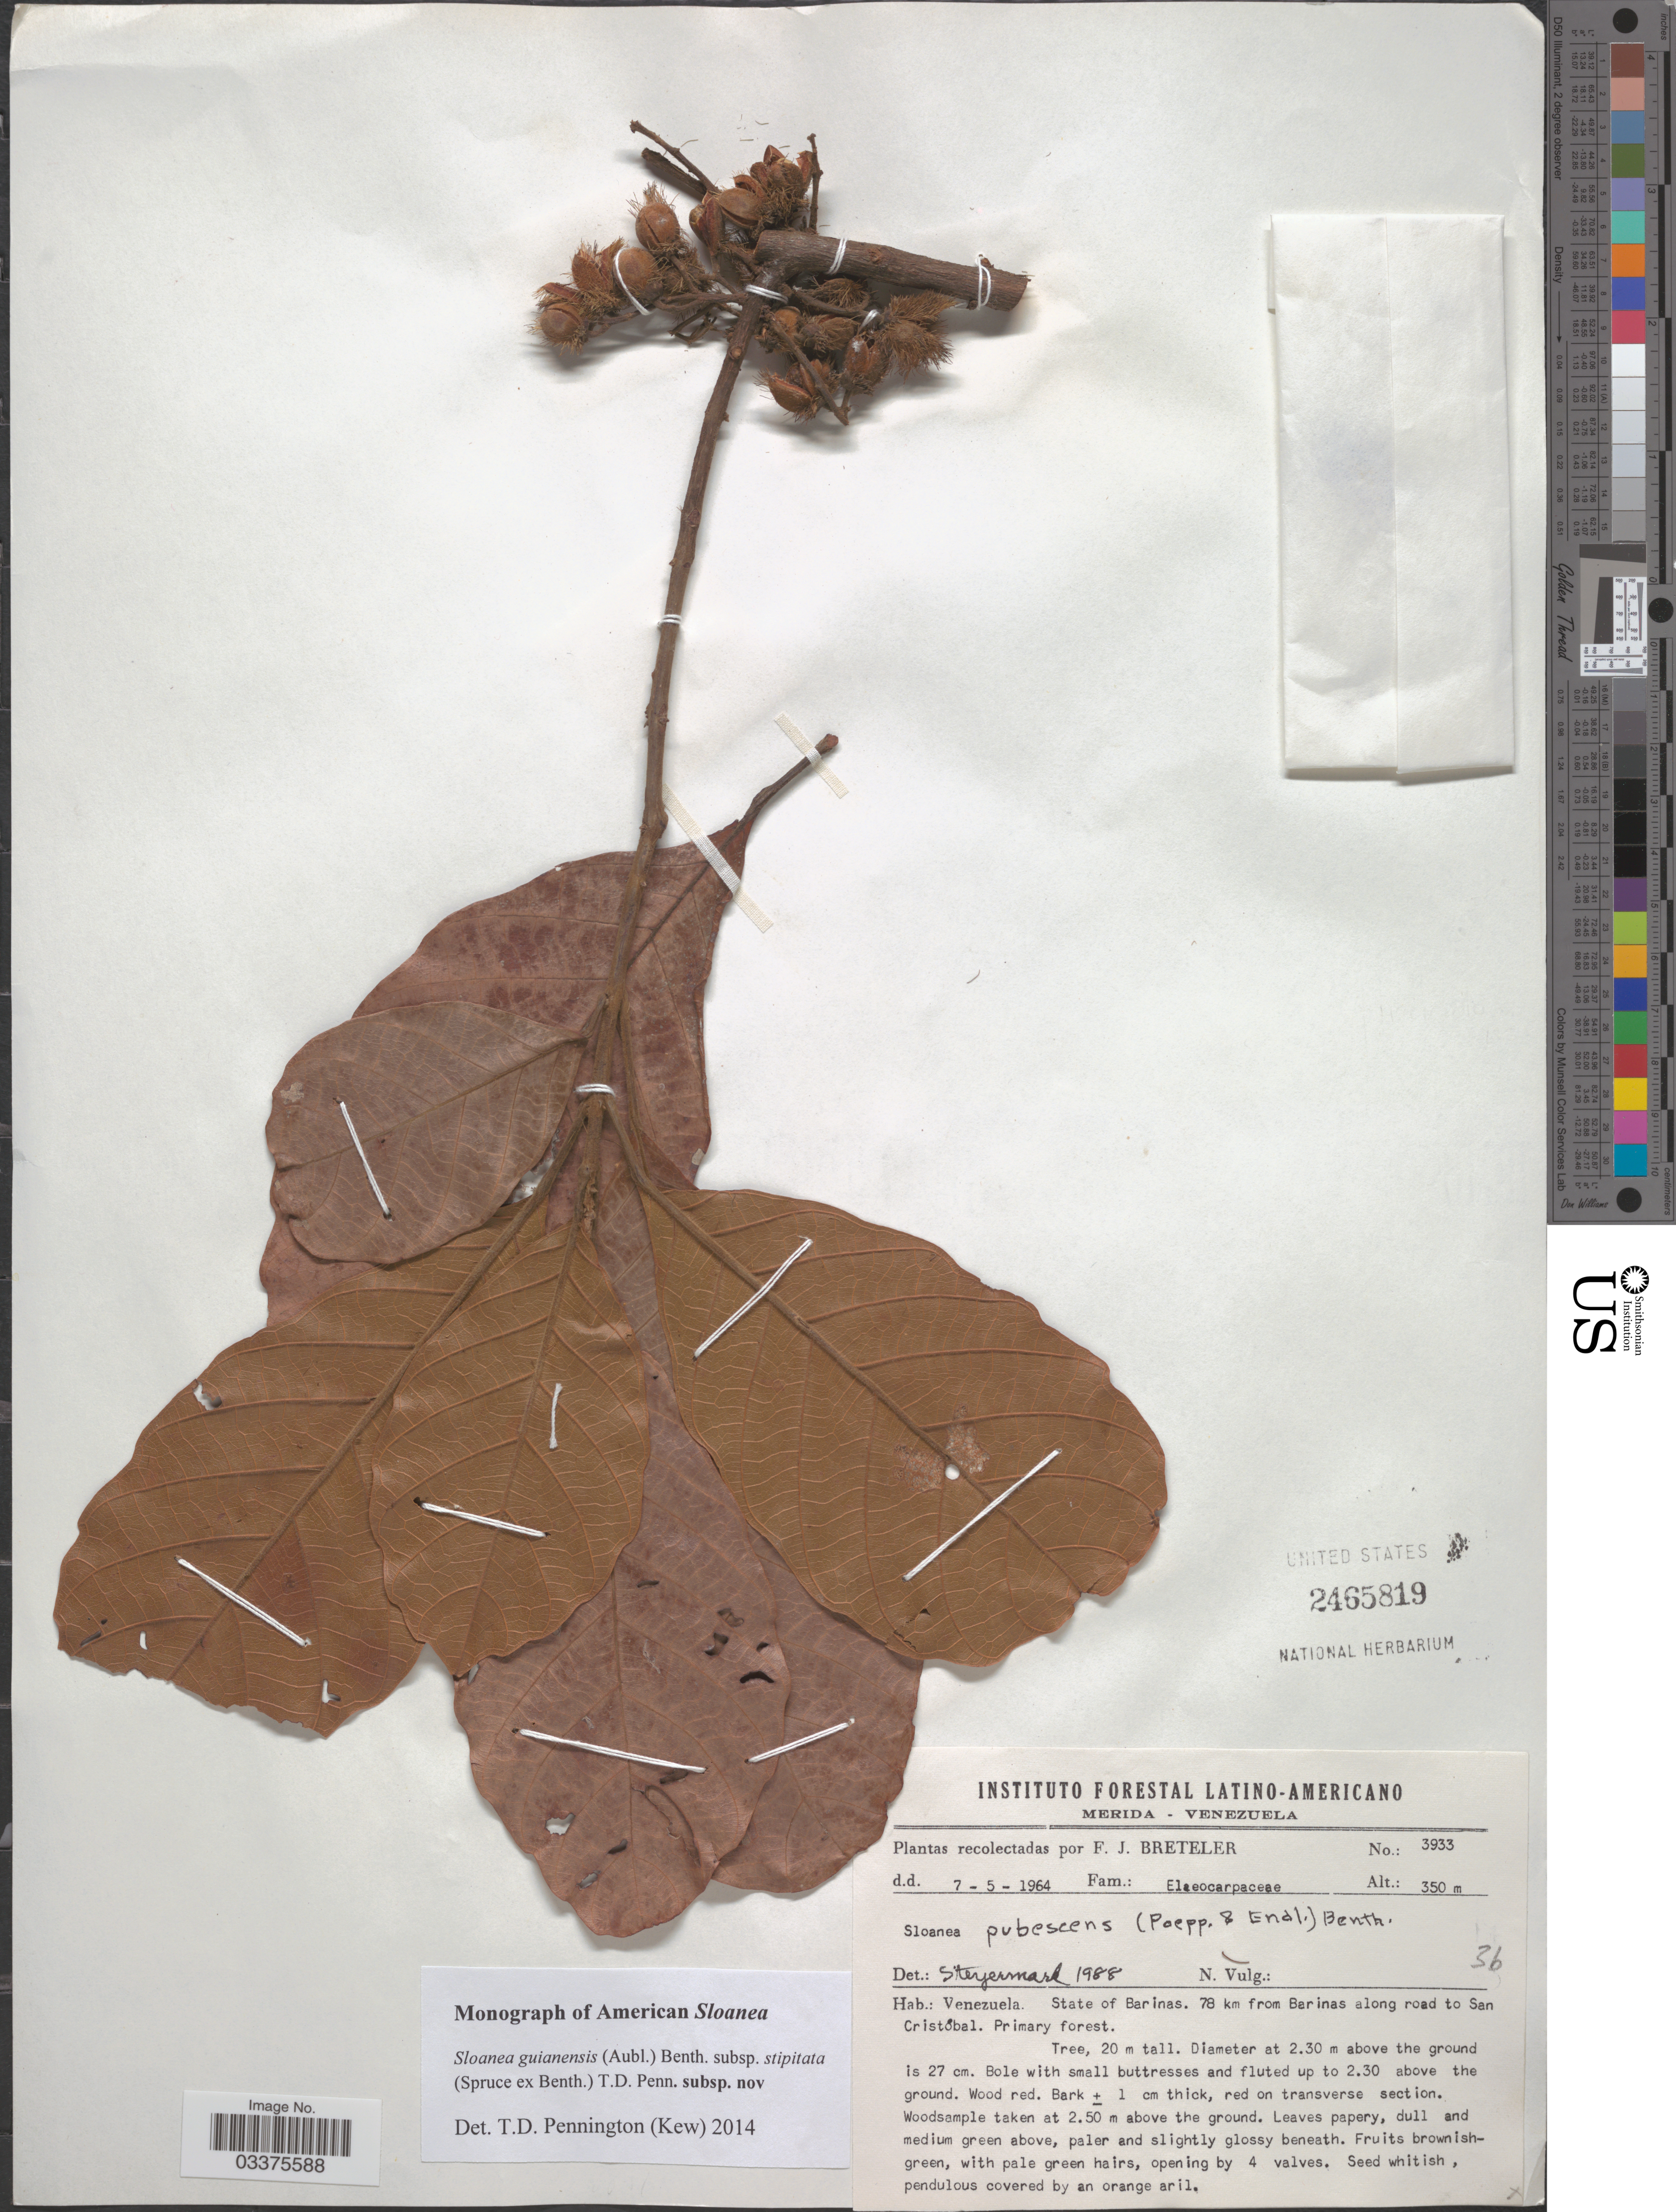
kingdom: Plantae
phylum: Tracheophyta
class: Magnoliopsida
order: Oxalidales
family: Elaeocarpaceae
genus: Sloanea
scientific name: Sloanea guianensis subsp. stipitata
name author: (Spruce ex Benth.) T.D. Penn.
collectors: F. J. Breteler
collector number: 3933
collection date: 1964-05-07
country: Venezuela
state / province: Barinas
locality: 78 km from Barinas along road to San Cristóbal.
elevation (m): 350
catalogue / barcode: US 2465819